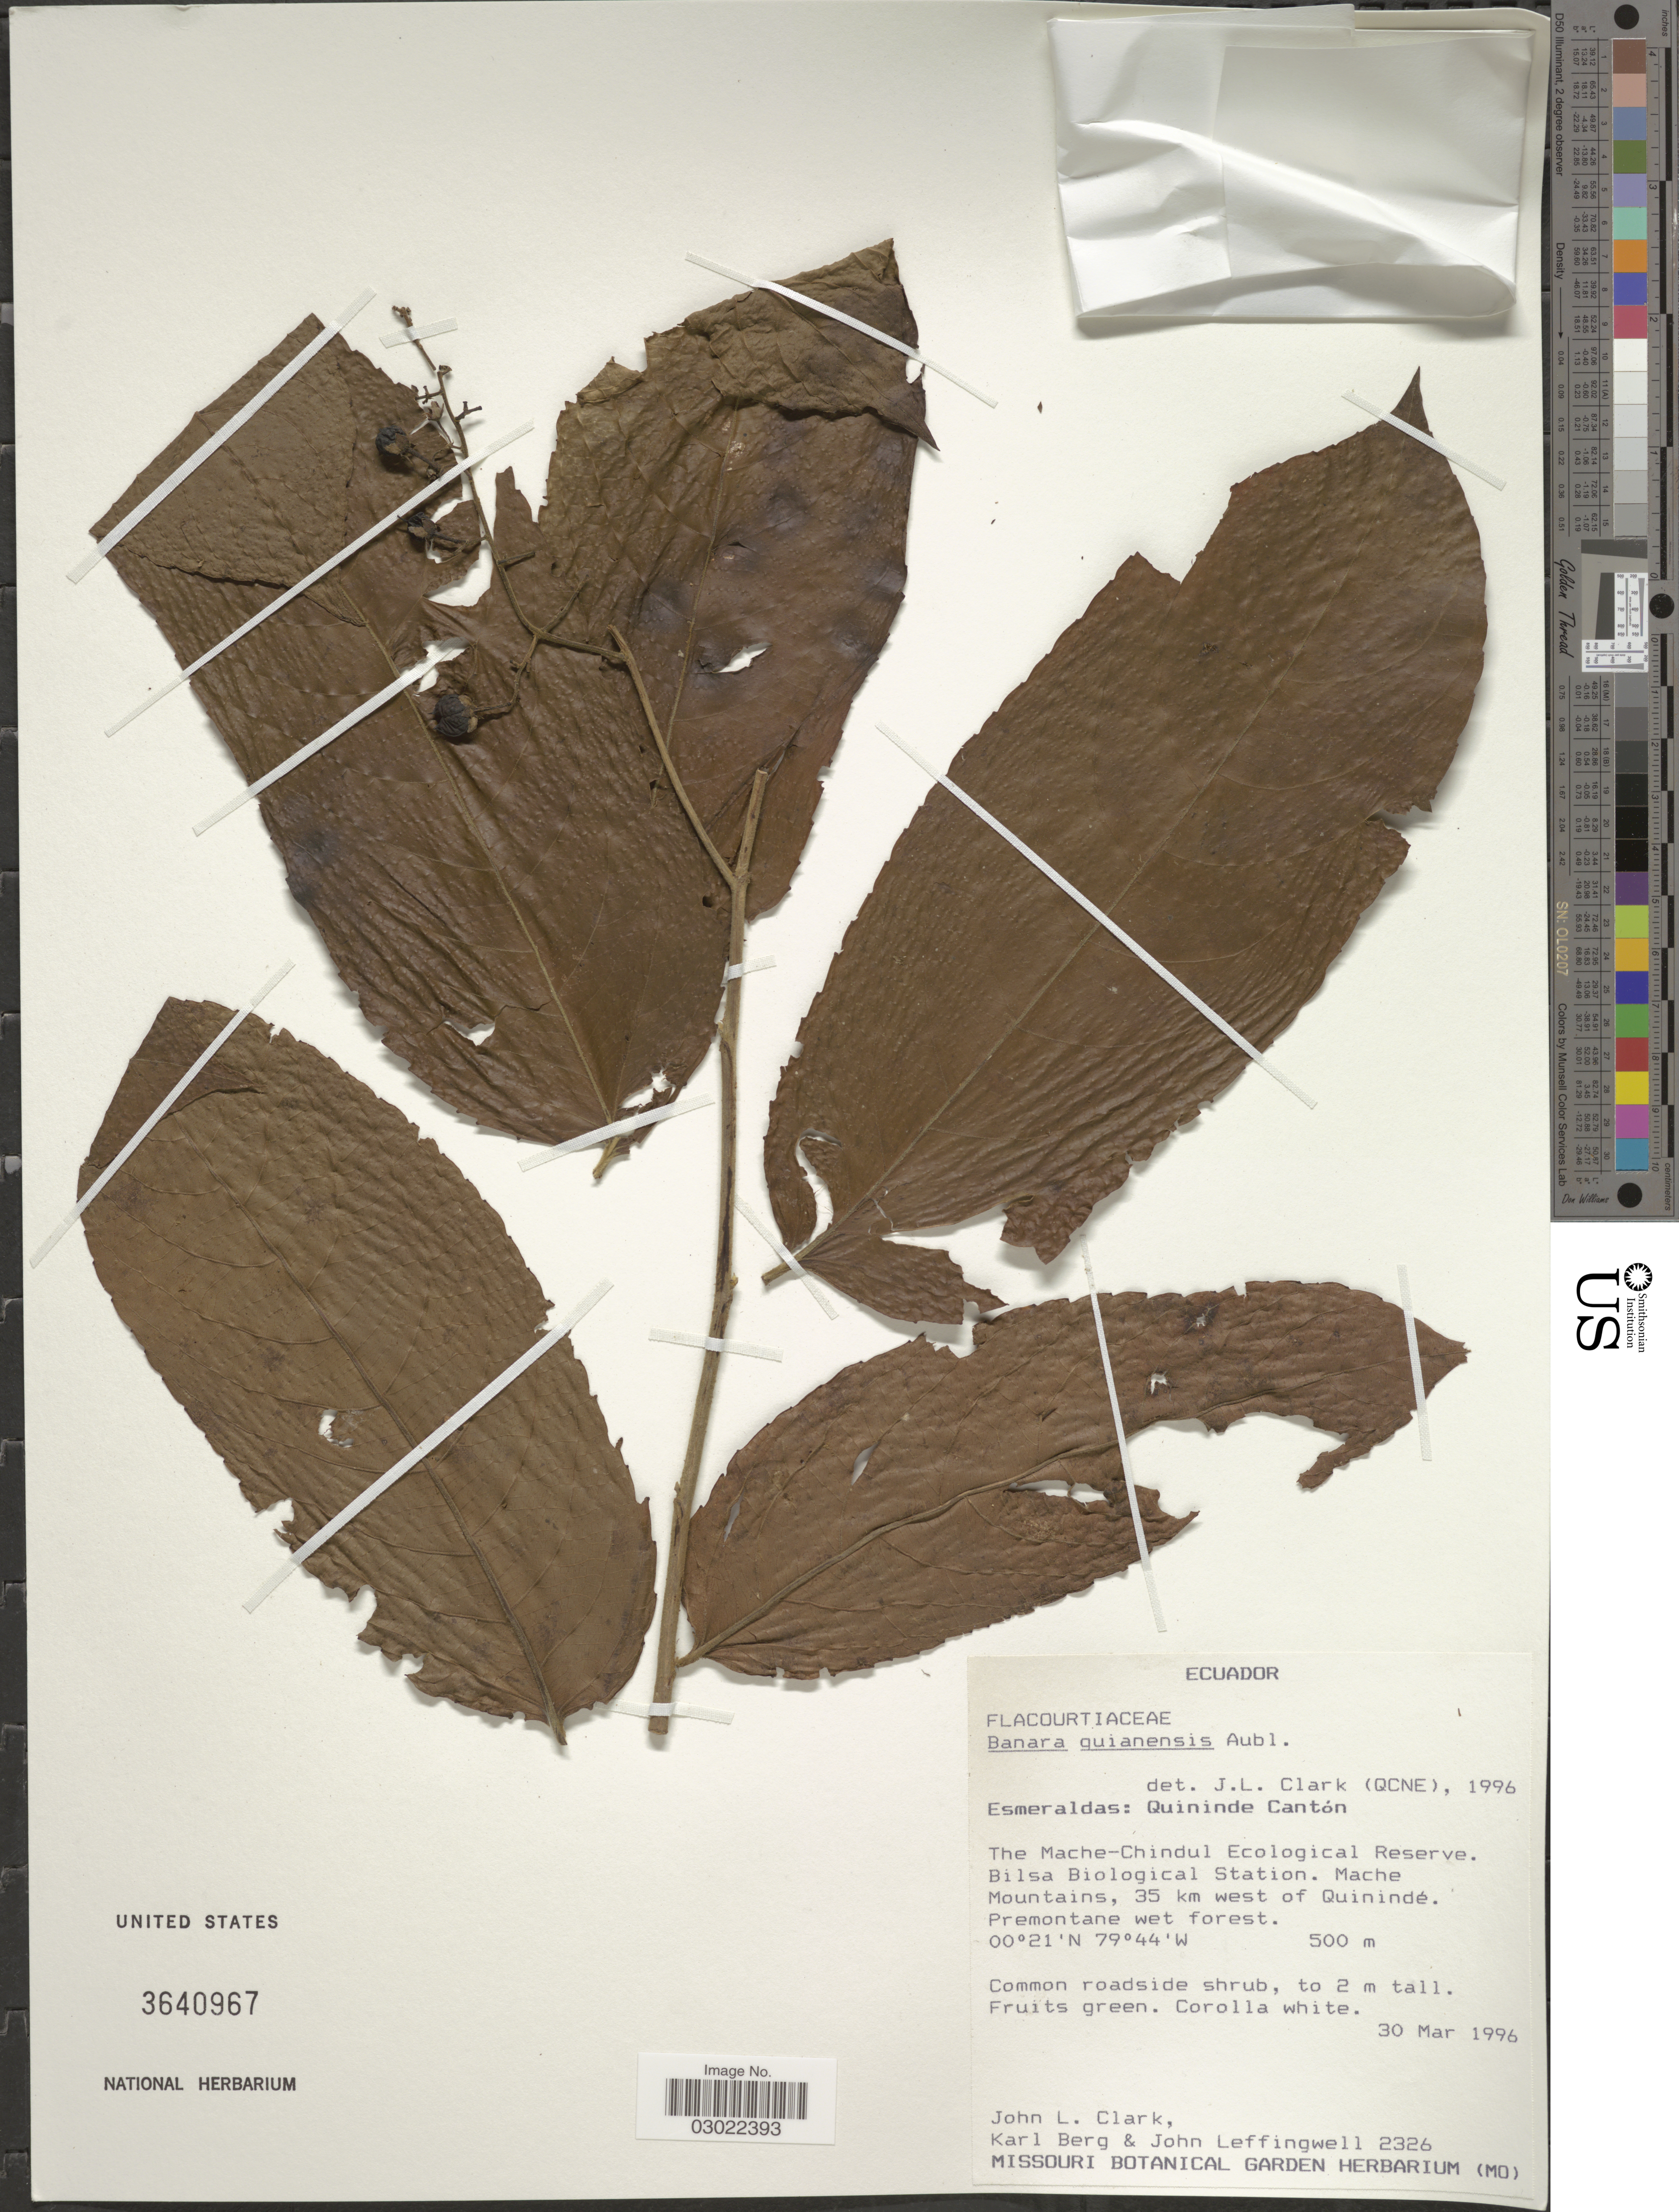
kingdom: Plantae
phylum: Tracheophyta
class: Magnoliopsida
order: Malpighiales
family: Salicaceae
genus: Banara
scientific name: Banara guianensis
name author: Aubl.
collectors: J. L. Clark, K. Berg & J. Leffingwell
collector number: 2326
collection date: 1996-03-30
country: Ecuador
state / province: Esmeraldas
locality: Quininde Cantón. The Mache-Chindul Ecological Reserve. Bilsa Biological Station. Mache Mountains, 35 km west of Quinindé.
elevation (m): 500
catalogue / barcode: US 3640967